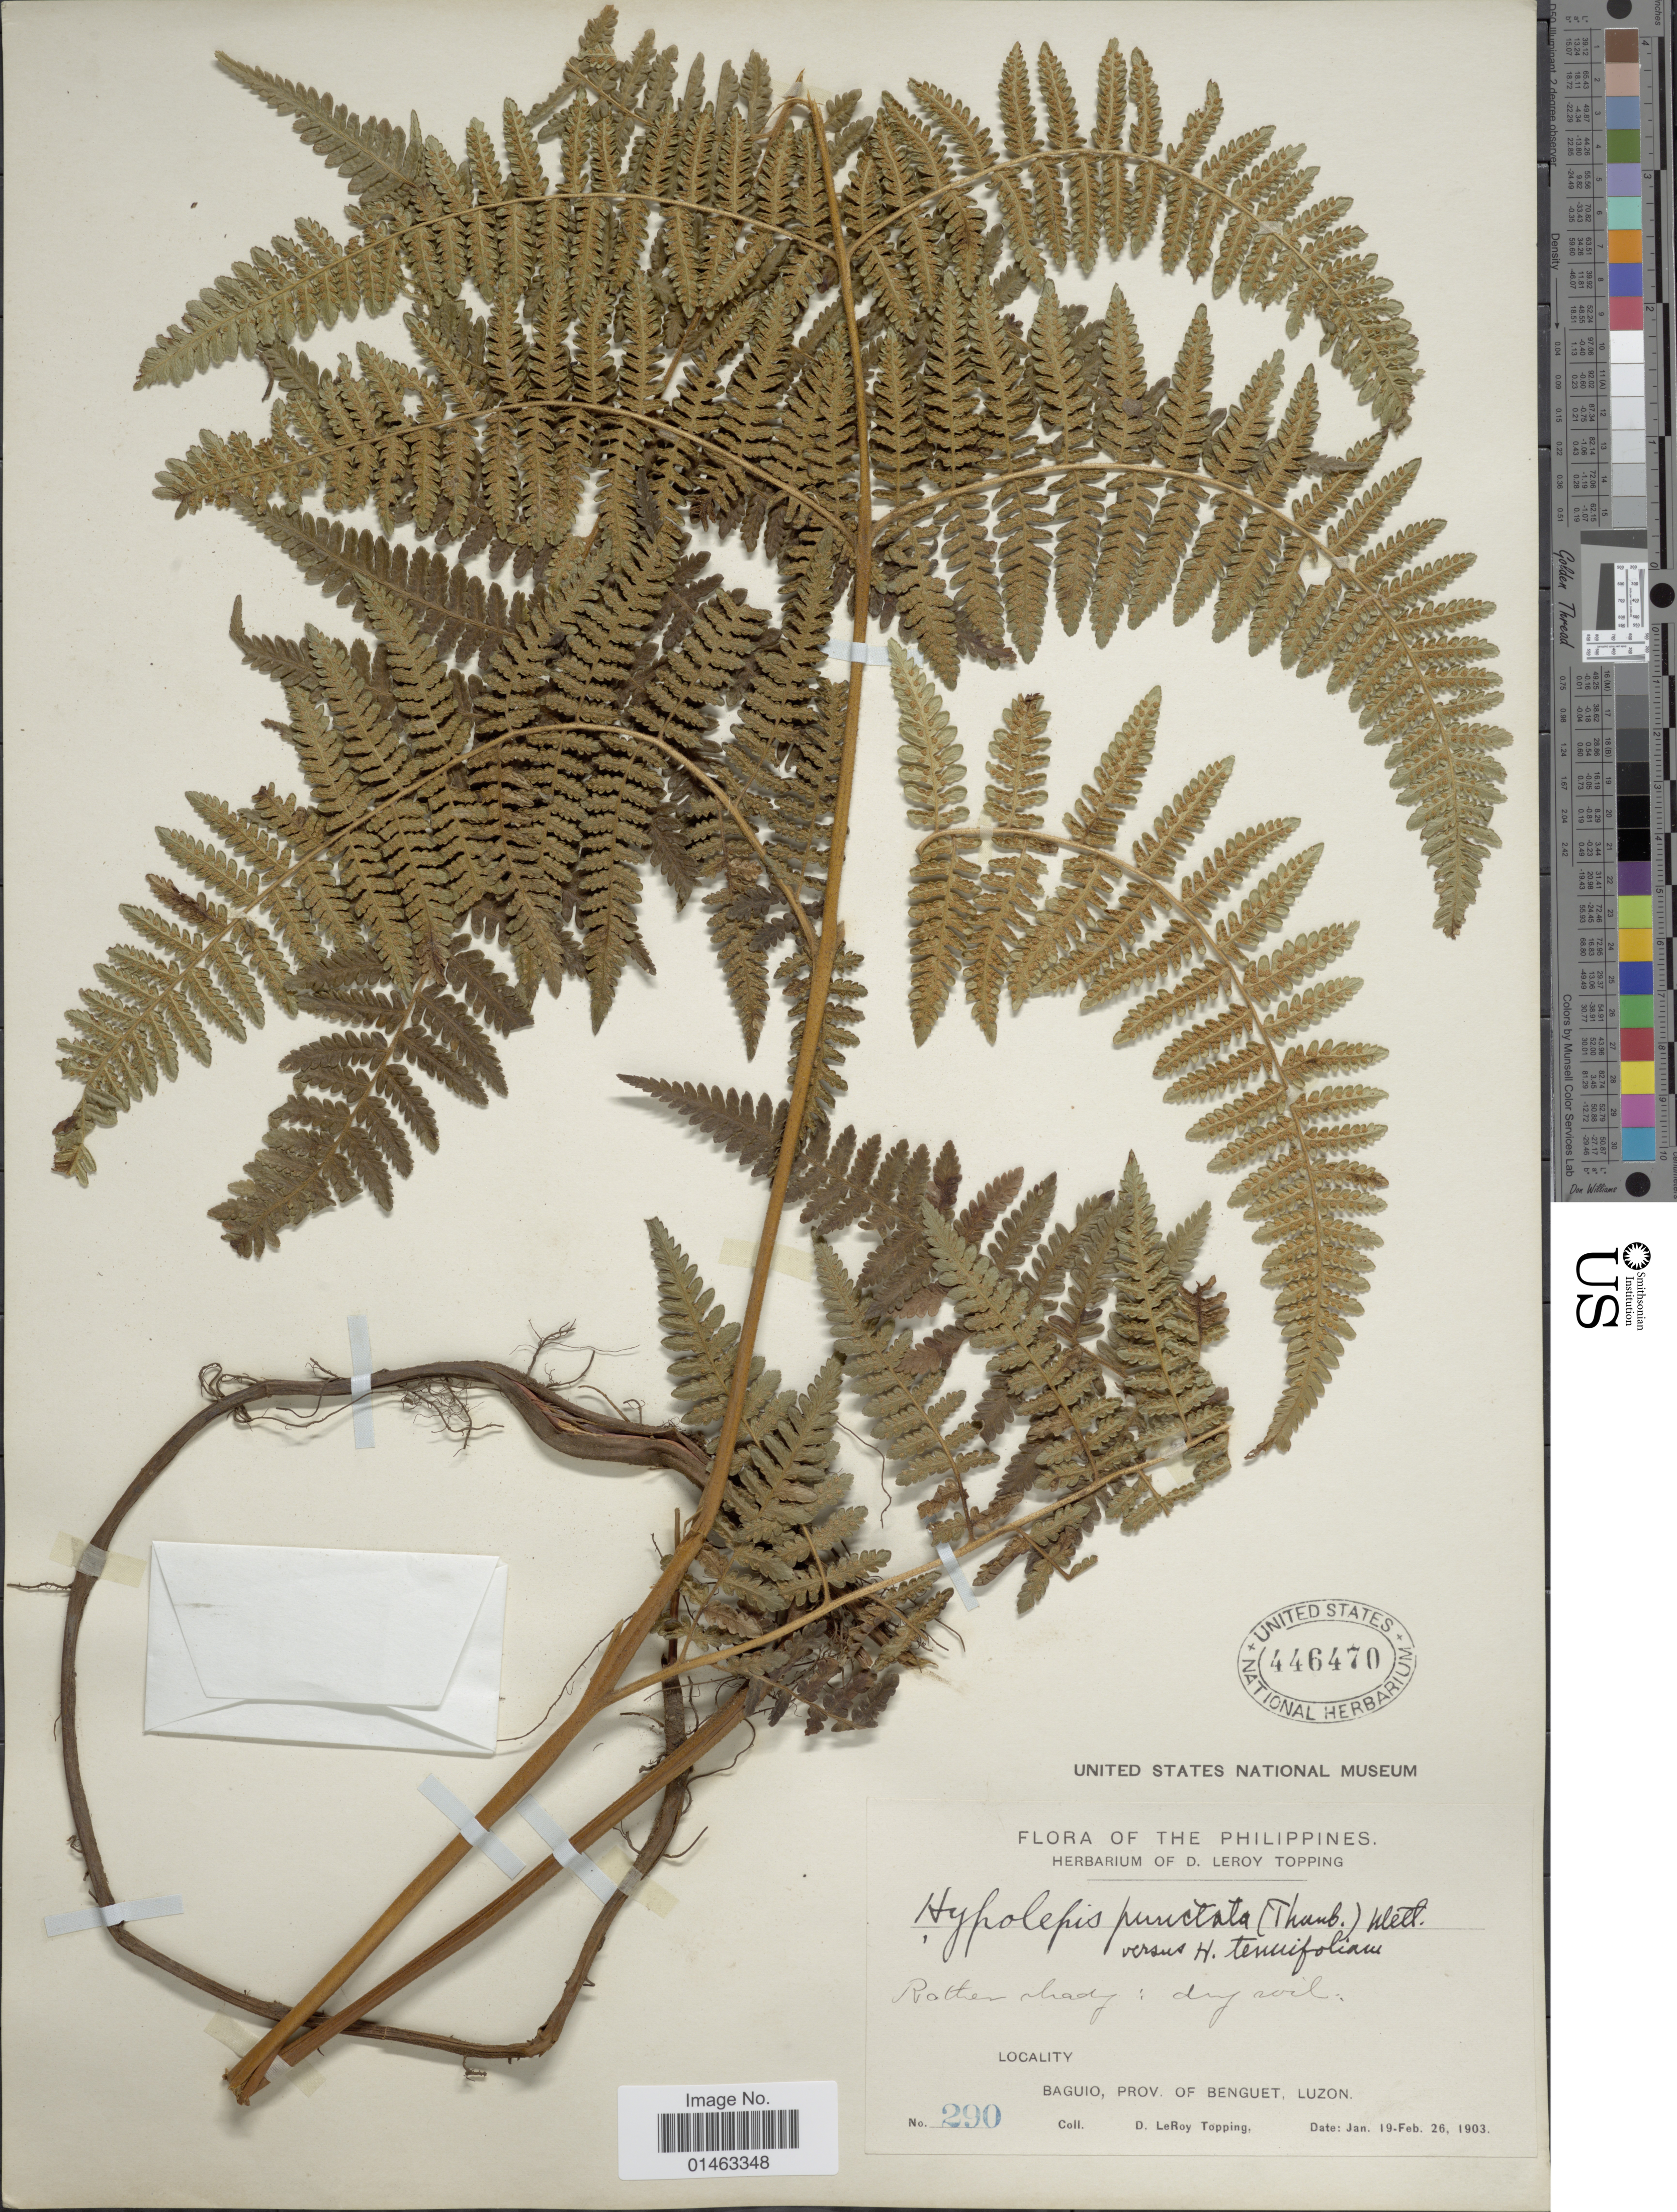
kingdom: Plantae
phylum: Tracheophyta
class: Polypodiopsida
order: Polypodiales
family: Dennstaedtiaceae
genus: Hypolepis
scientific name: Hypolepis punctata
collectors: D. L. Topping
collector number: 290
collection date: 1903-01-19/1903-02-26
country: Philippines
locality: Philippine Islands, Baguio, Prov. of Benguet, Luzon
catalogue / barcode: US 446470